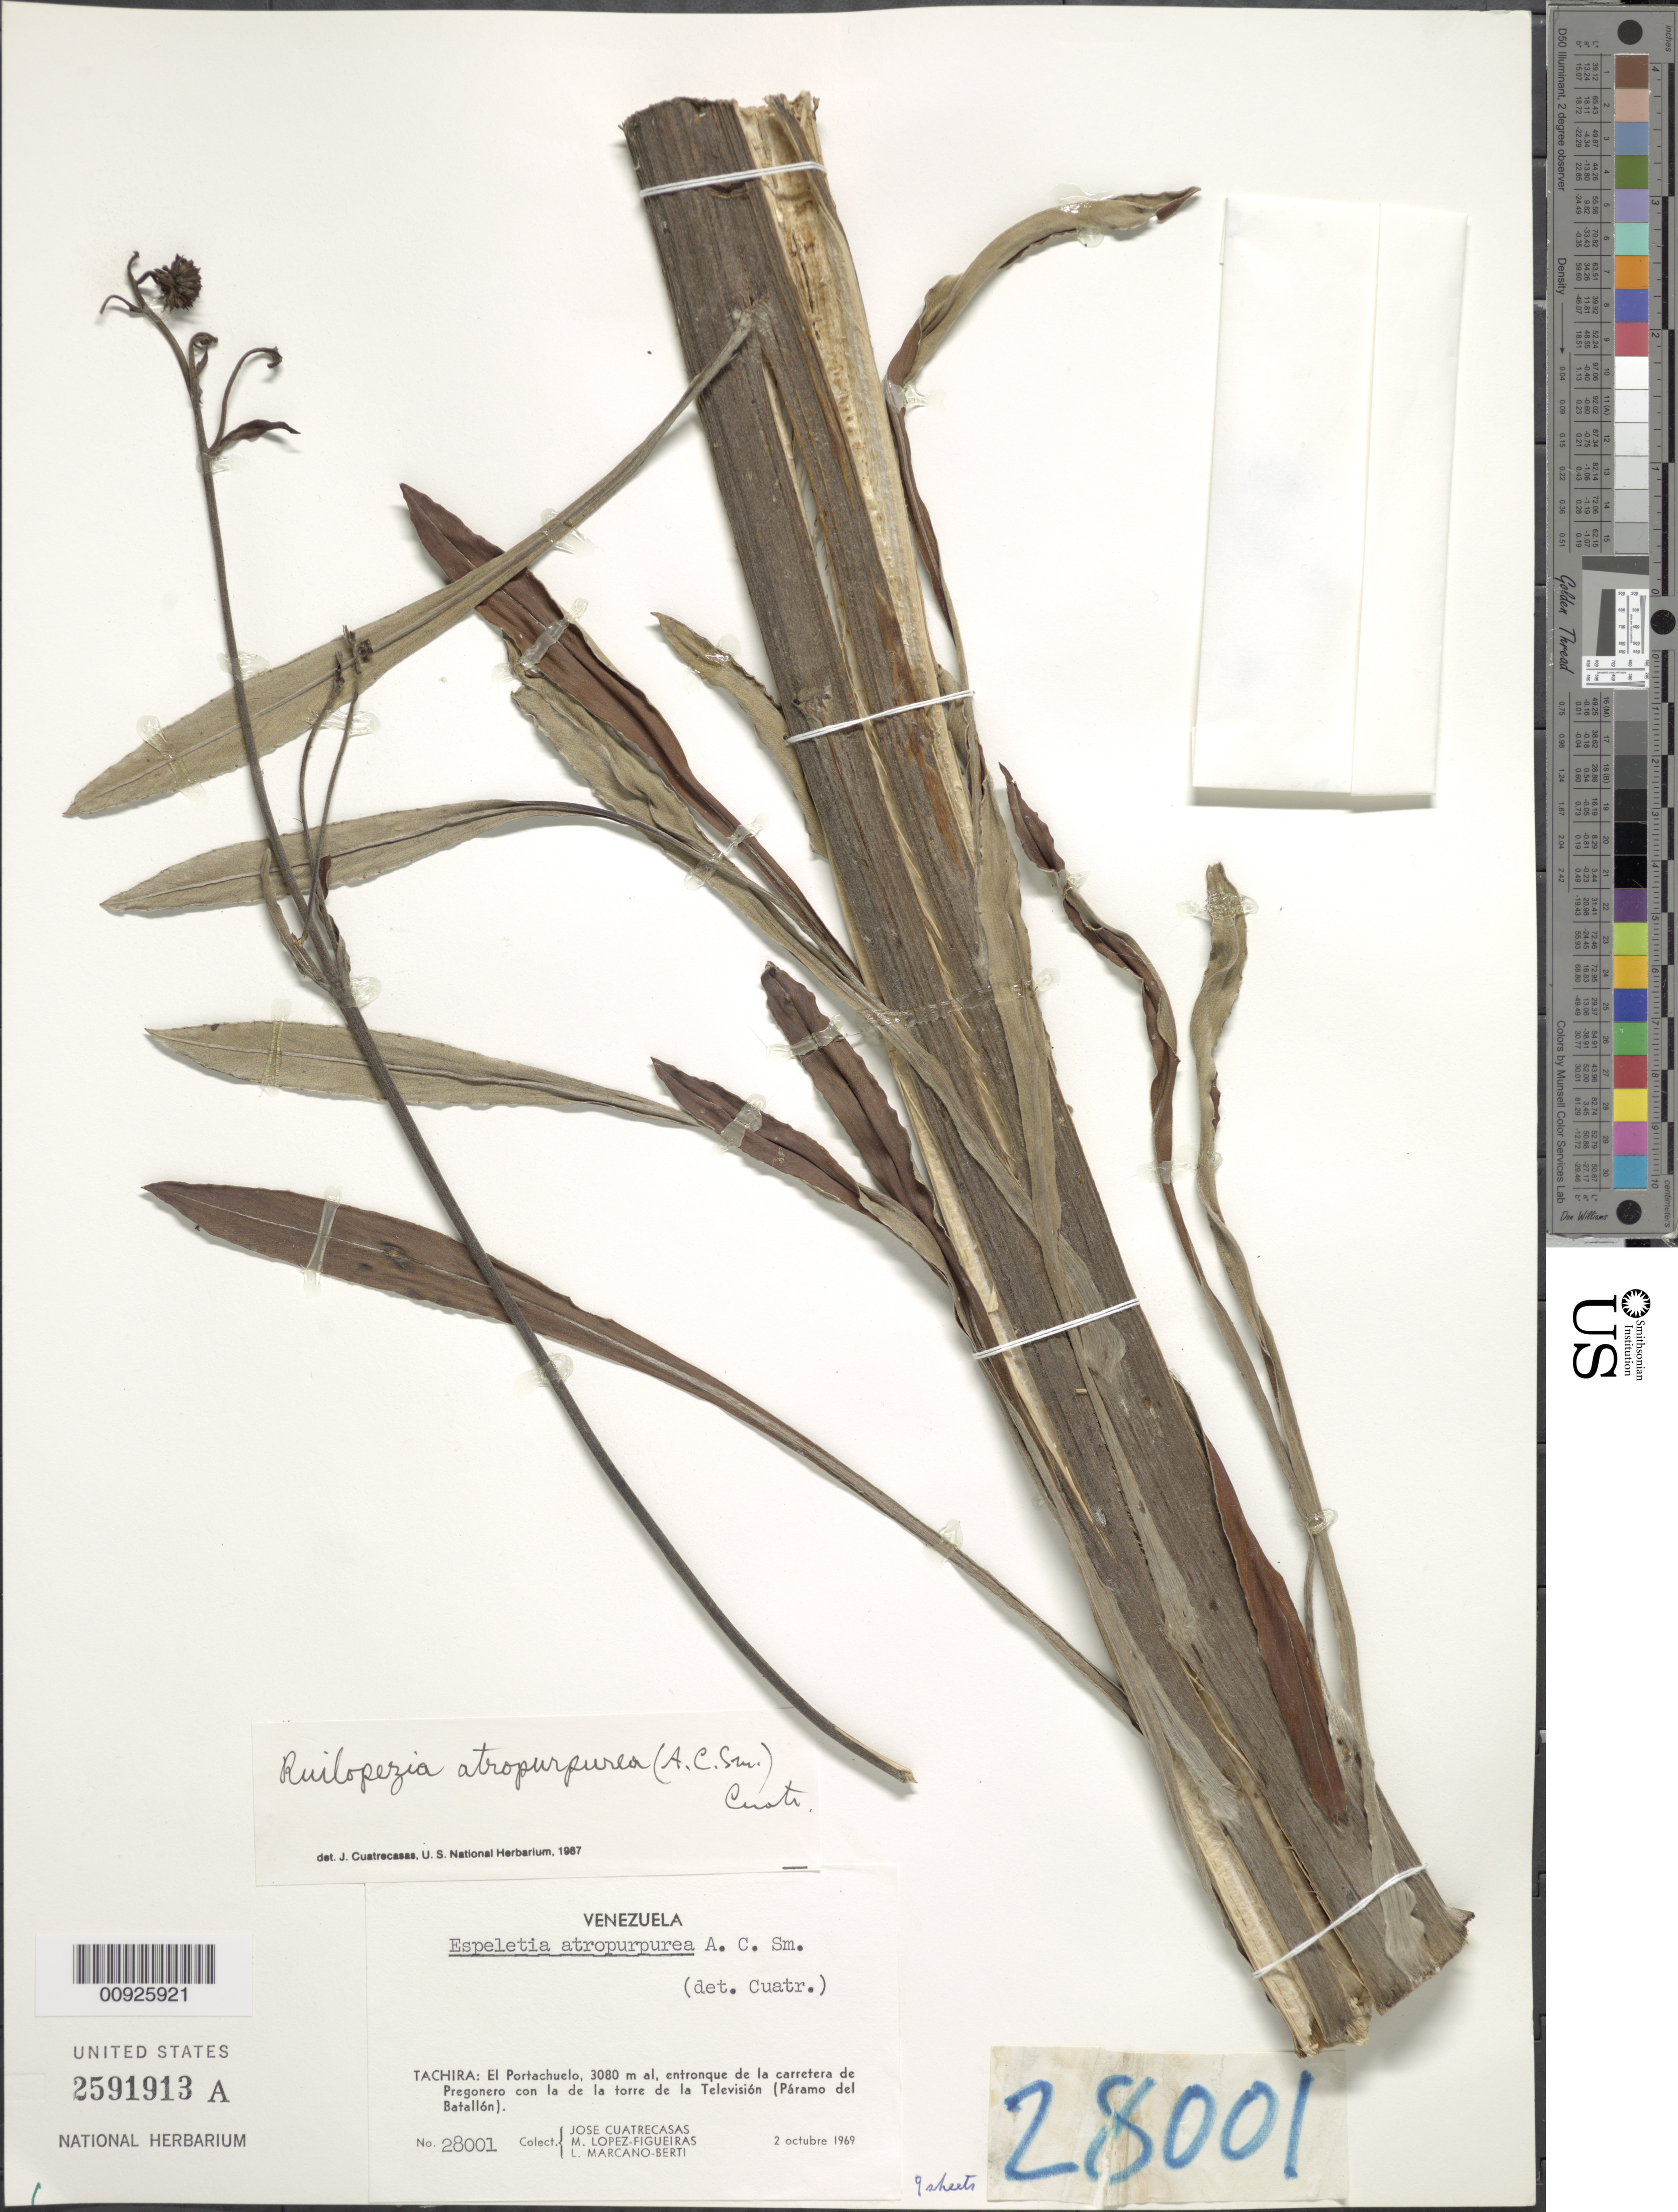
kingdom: Plantae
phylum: Tracheophyta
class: Magnoliopsida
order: Asterales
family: Asteraceae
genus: Ruilopezia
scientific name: Ruilopezia atropurpurea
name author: (A.C. Sm.) Cuatrec.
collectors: J. Cuatrecasas, M. López Figueiras & L. Marcano-Berti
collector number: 28001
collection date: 1969-10-02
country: Venezuela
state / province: Táchira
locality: P. del Batallón. El Portachuelo, entronque de la carretera de Pregonero con la de la Torre de Televisión.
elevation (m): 3080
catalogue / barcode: US 2591913A